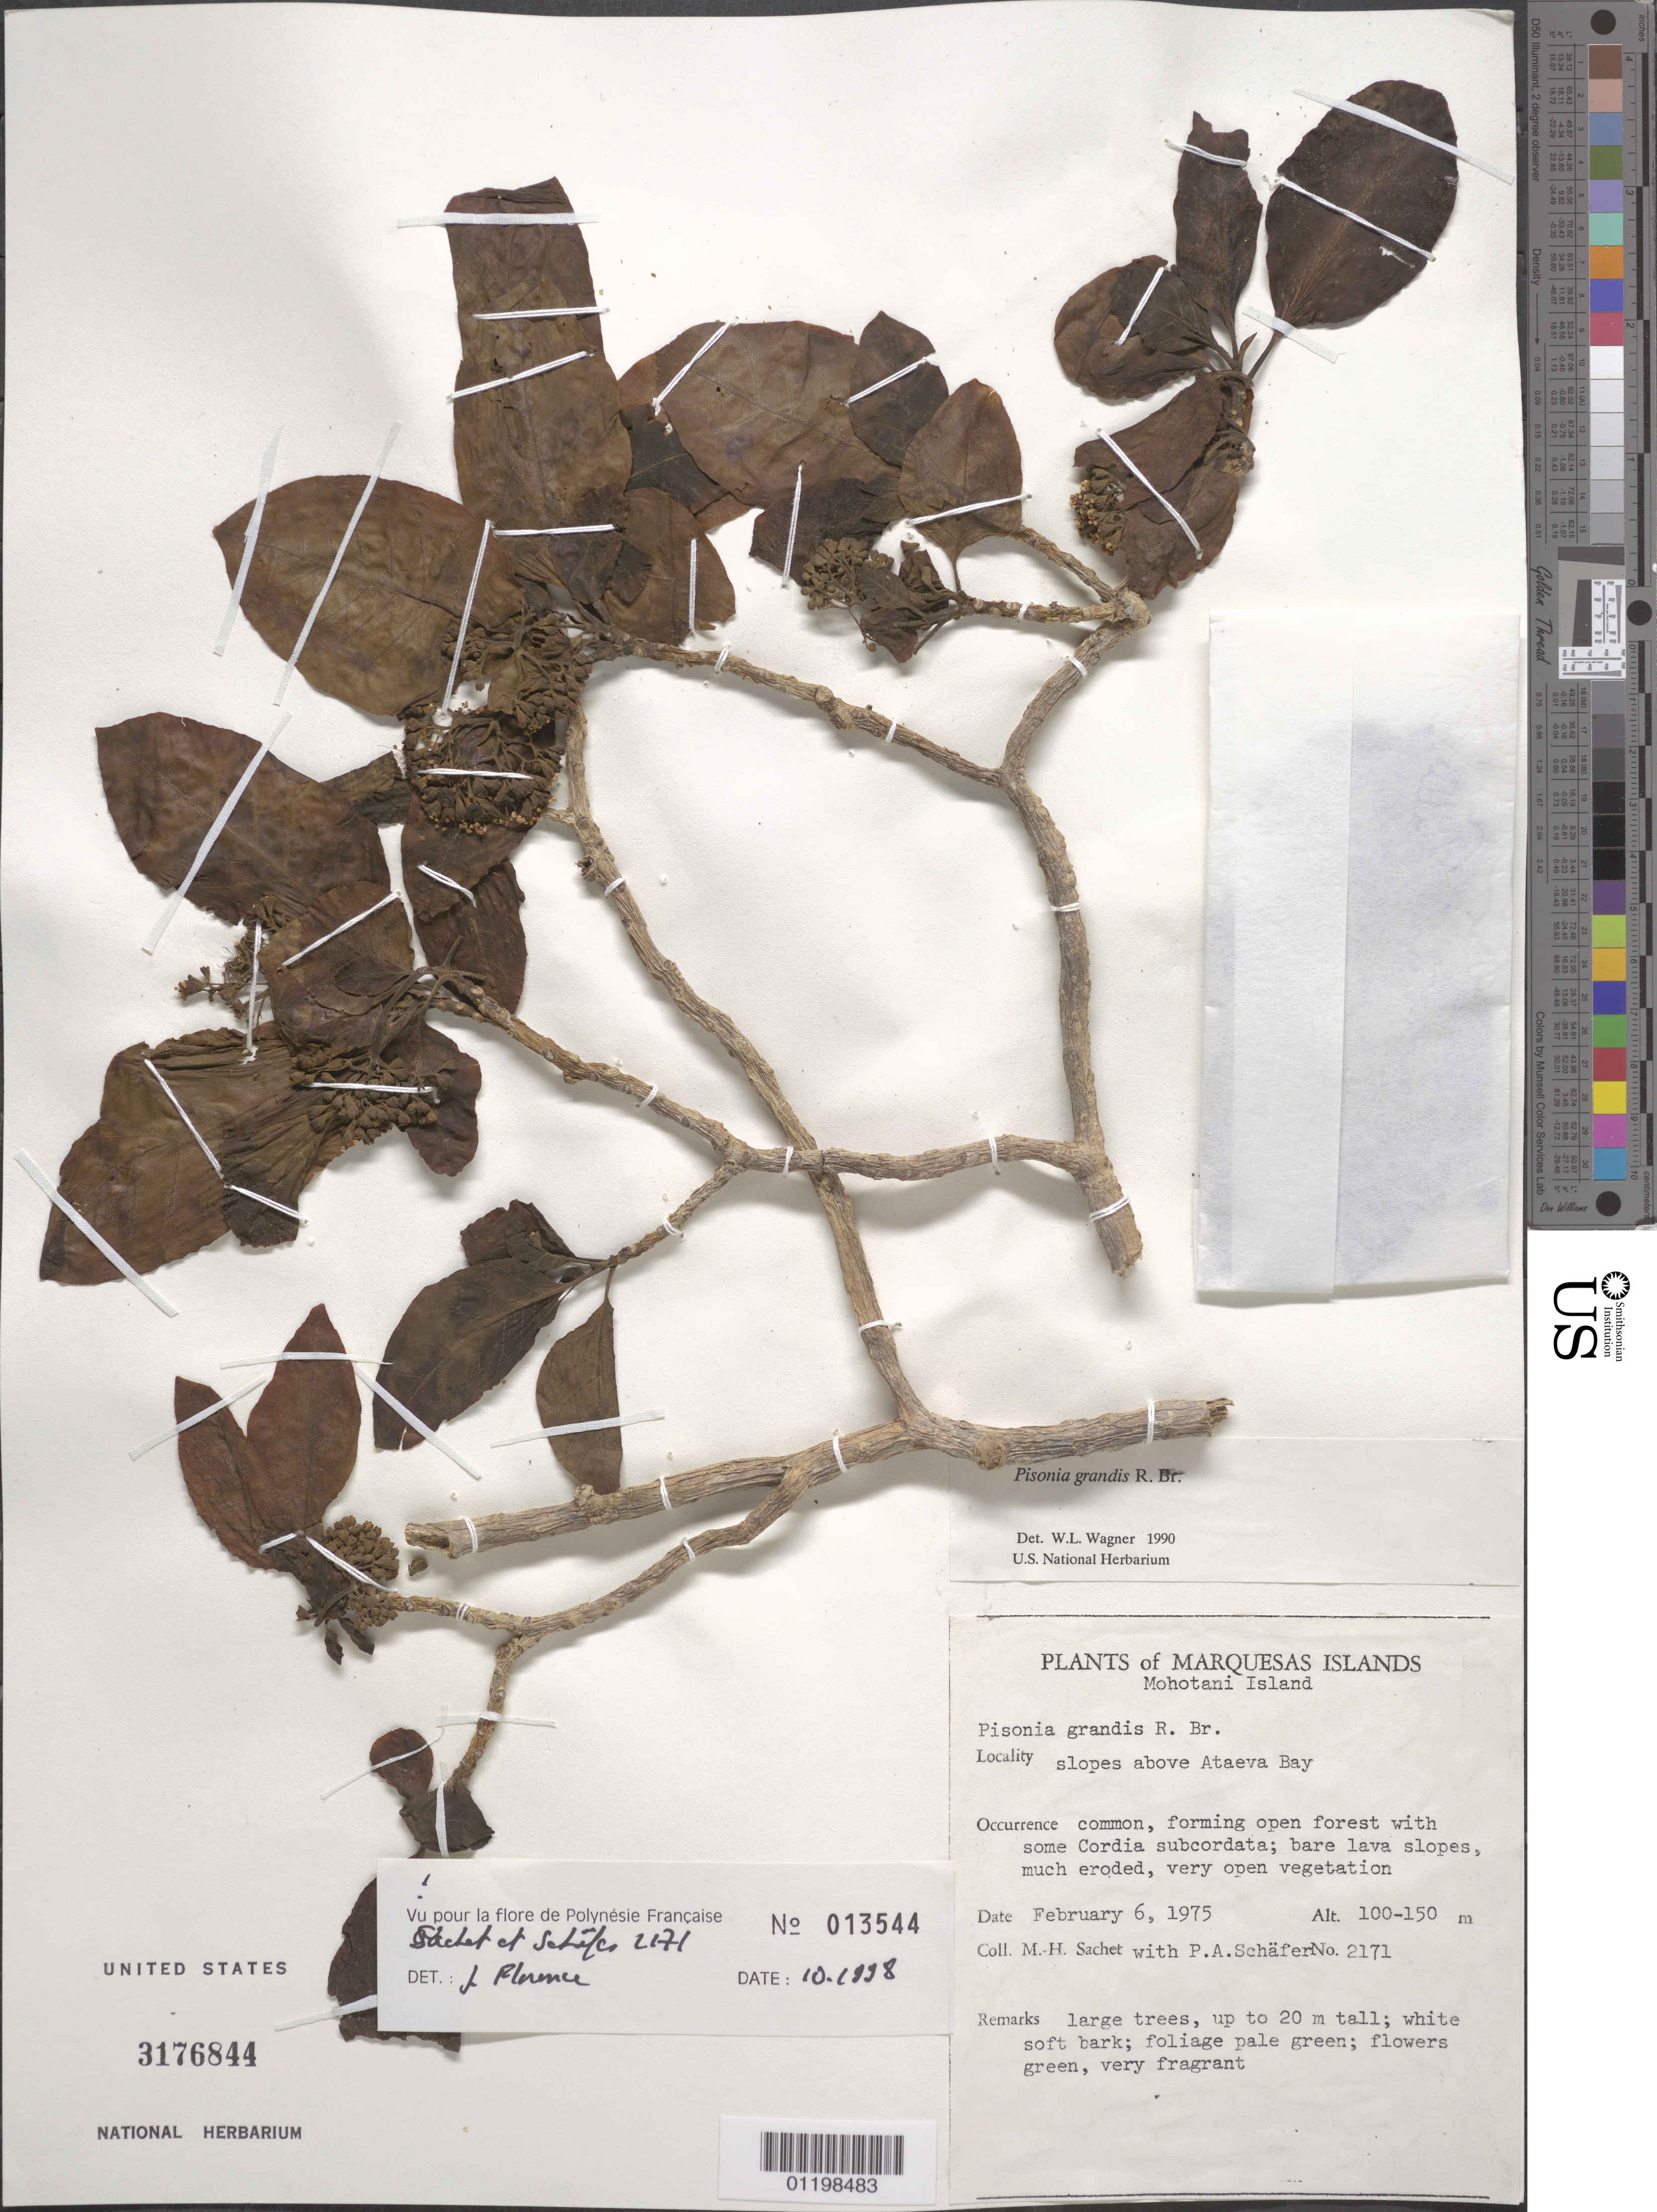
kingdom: Plantae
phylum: Tracheophyta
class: Magnoliopsida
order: Caryophyllales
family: Nyctaginaceae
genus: Pisonia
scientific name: Pisonia grandis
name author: R. Br.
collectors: M.-H. Sachet & P. A. Schäfer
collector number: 2171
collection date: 1975-02-06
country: French Polynesia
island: Mohotani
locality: slopes above Ataeva Bay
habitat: Forming open forest with Cordia subcordata on bare lava slopes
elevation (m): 100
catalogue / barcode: US 3176844